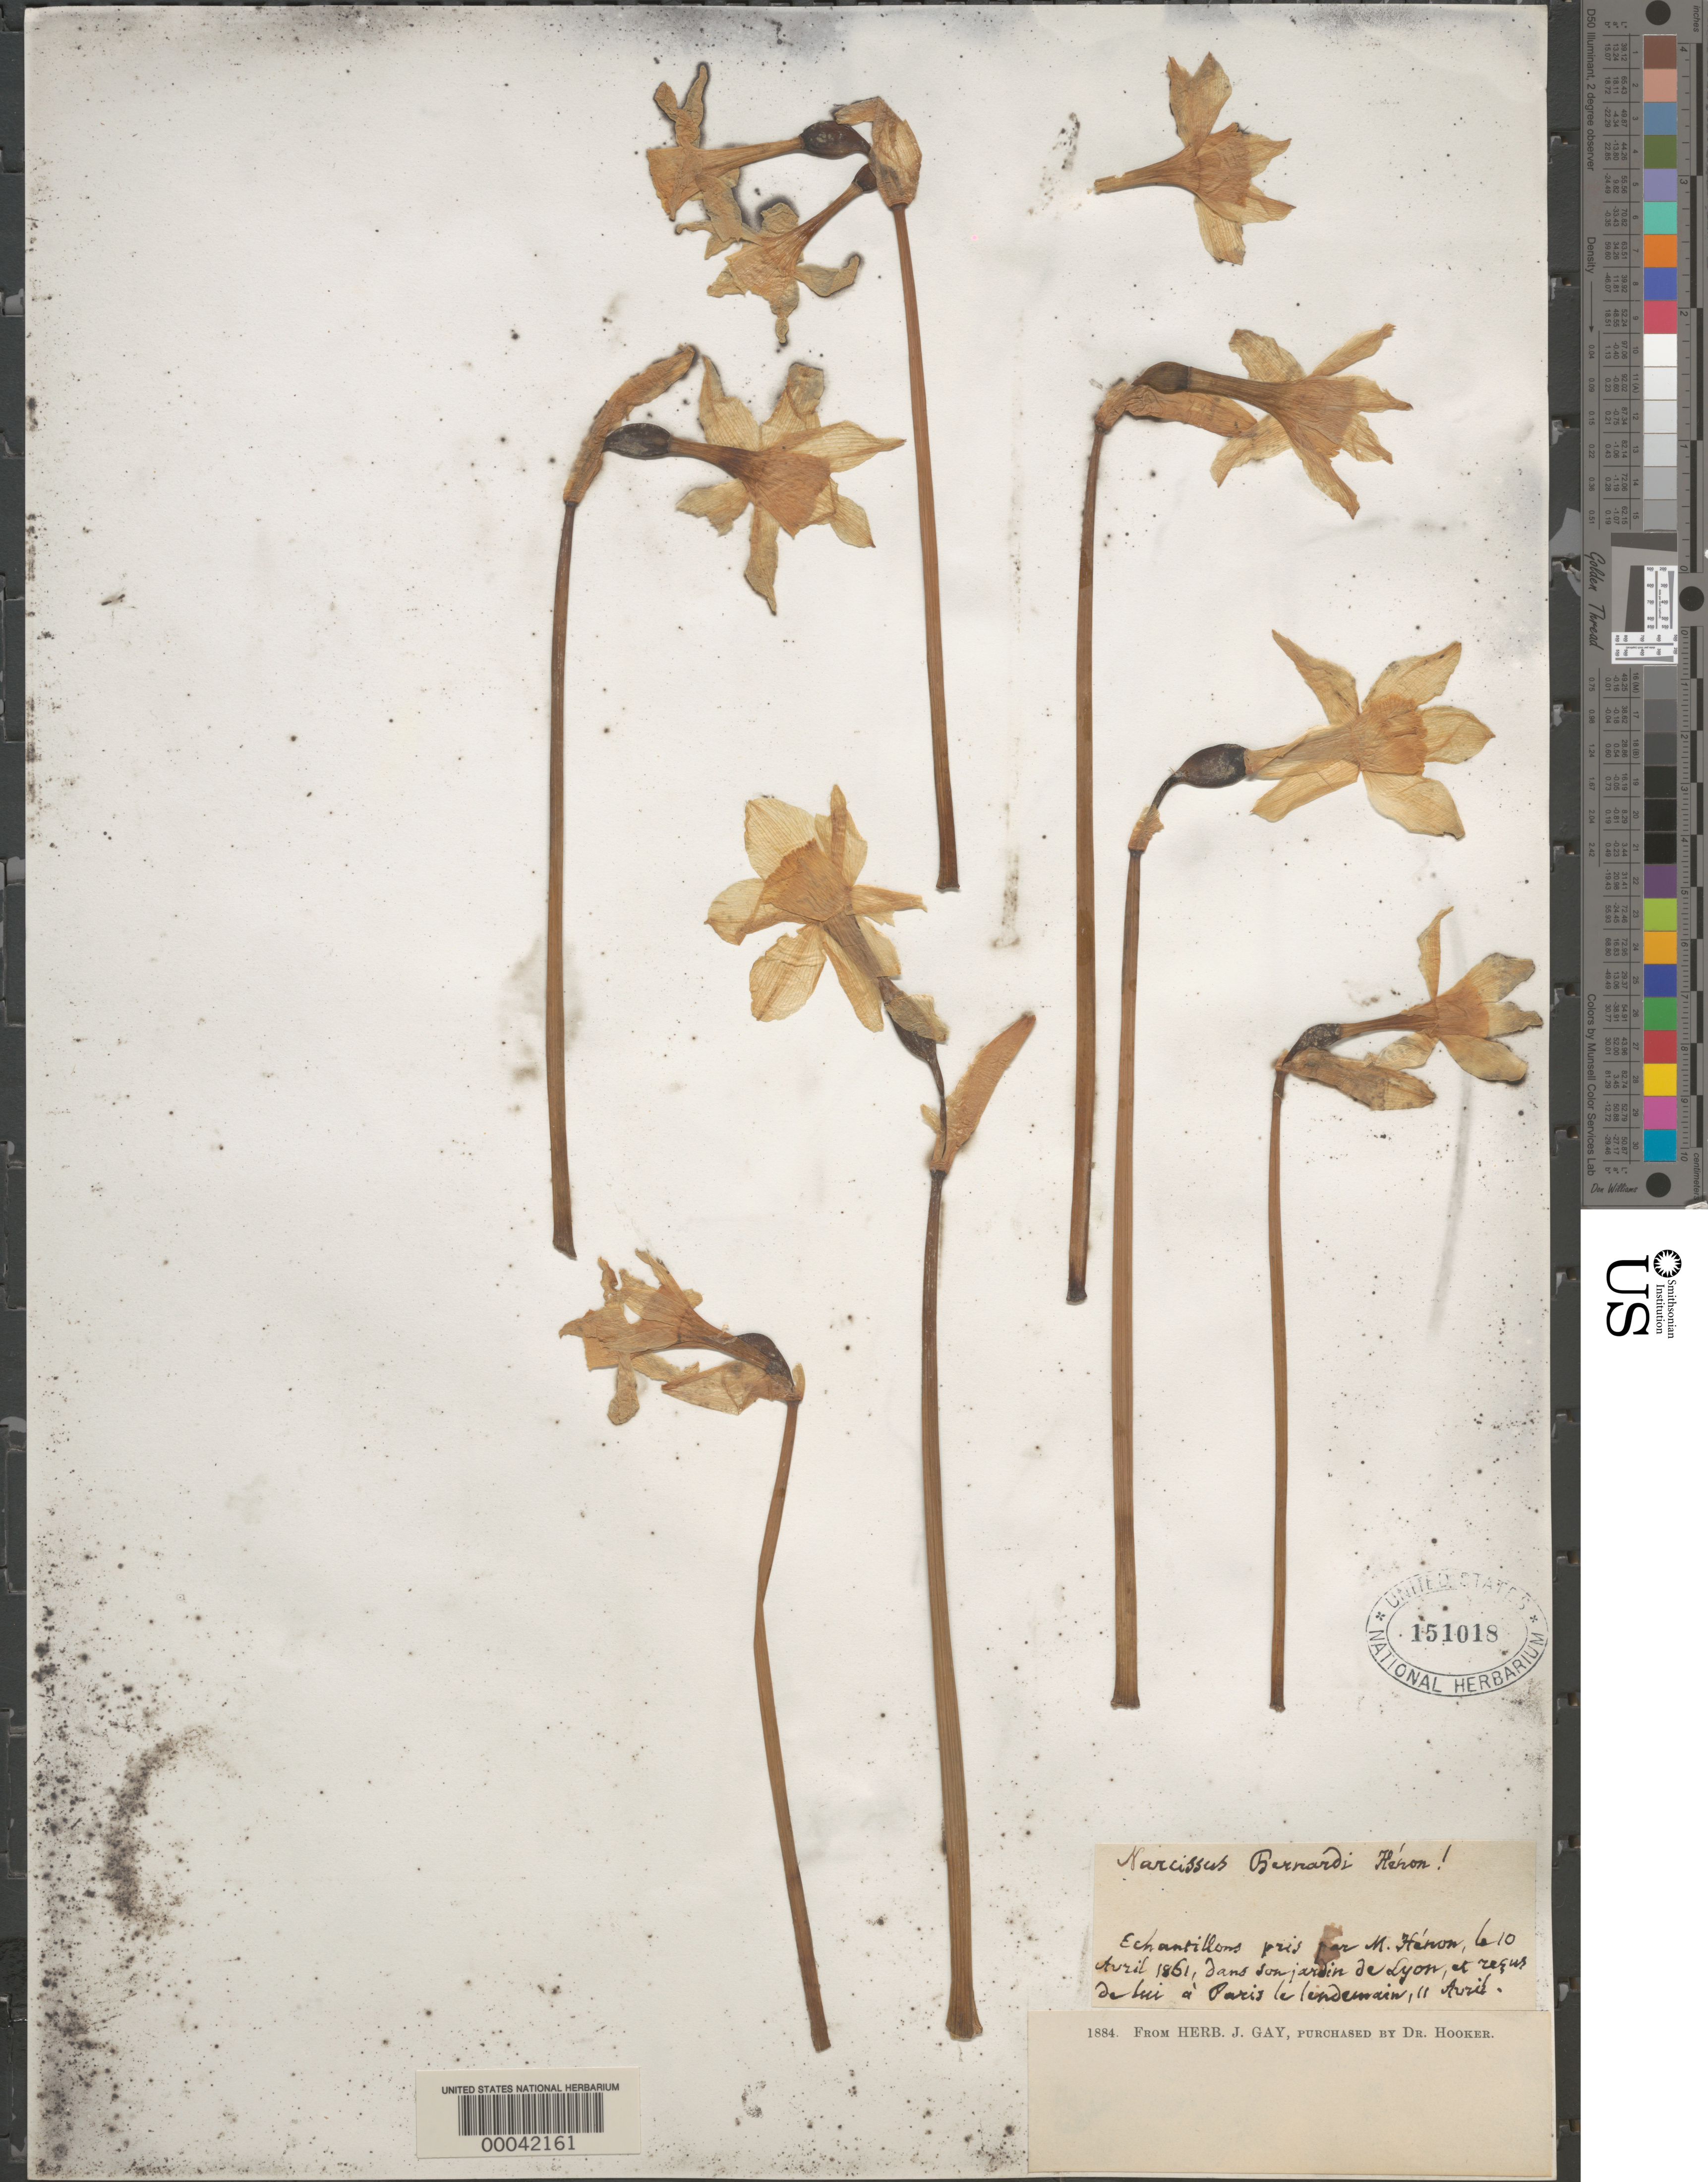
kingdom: Plantae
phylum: Tracheophyta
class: Liliopsida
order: Asparagales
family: Amaryllidaceae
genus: Narcissus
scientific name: Narcissus bernardii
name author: DC. ex Henon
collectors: -. Herow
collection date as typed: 10 Apr 1861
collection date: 1861-04-10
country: France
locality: Garden in lyon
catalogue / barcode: US 151018